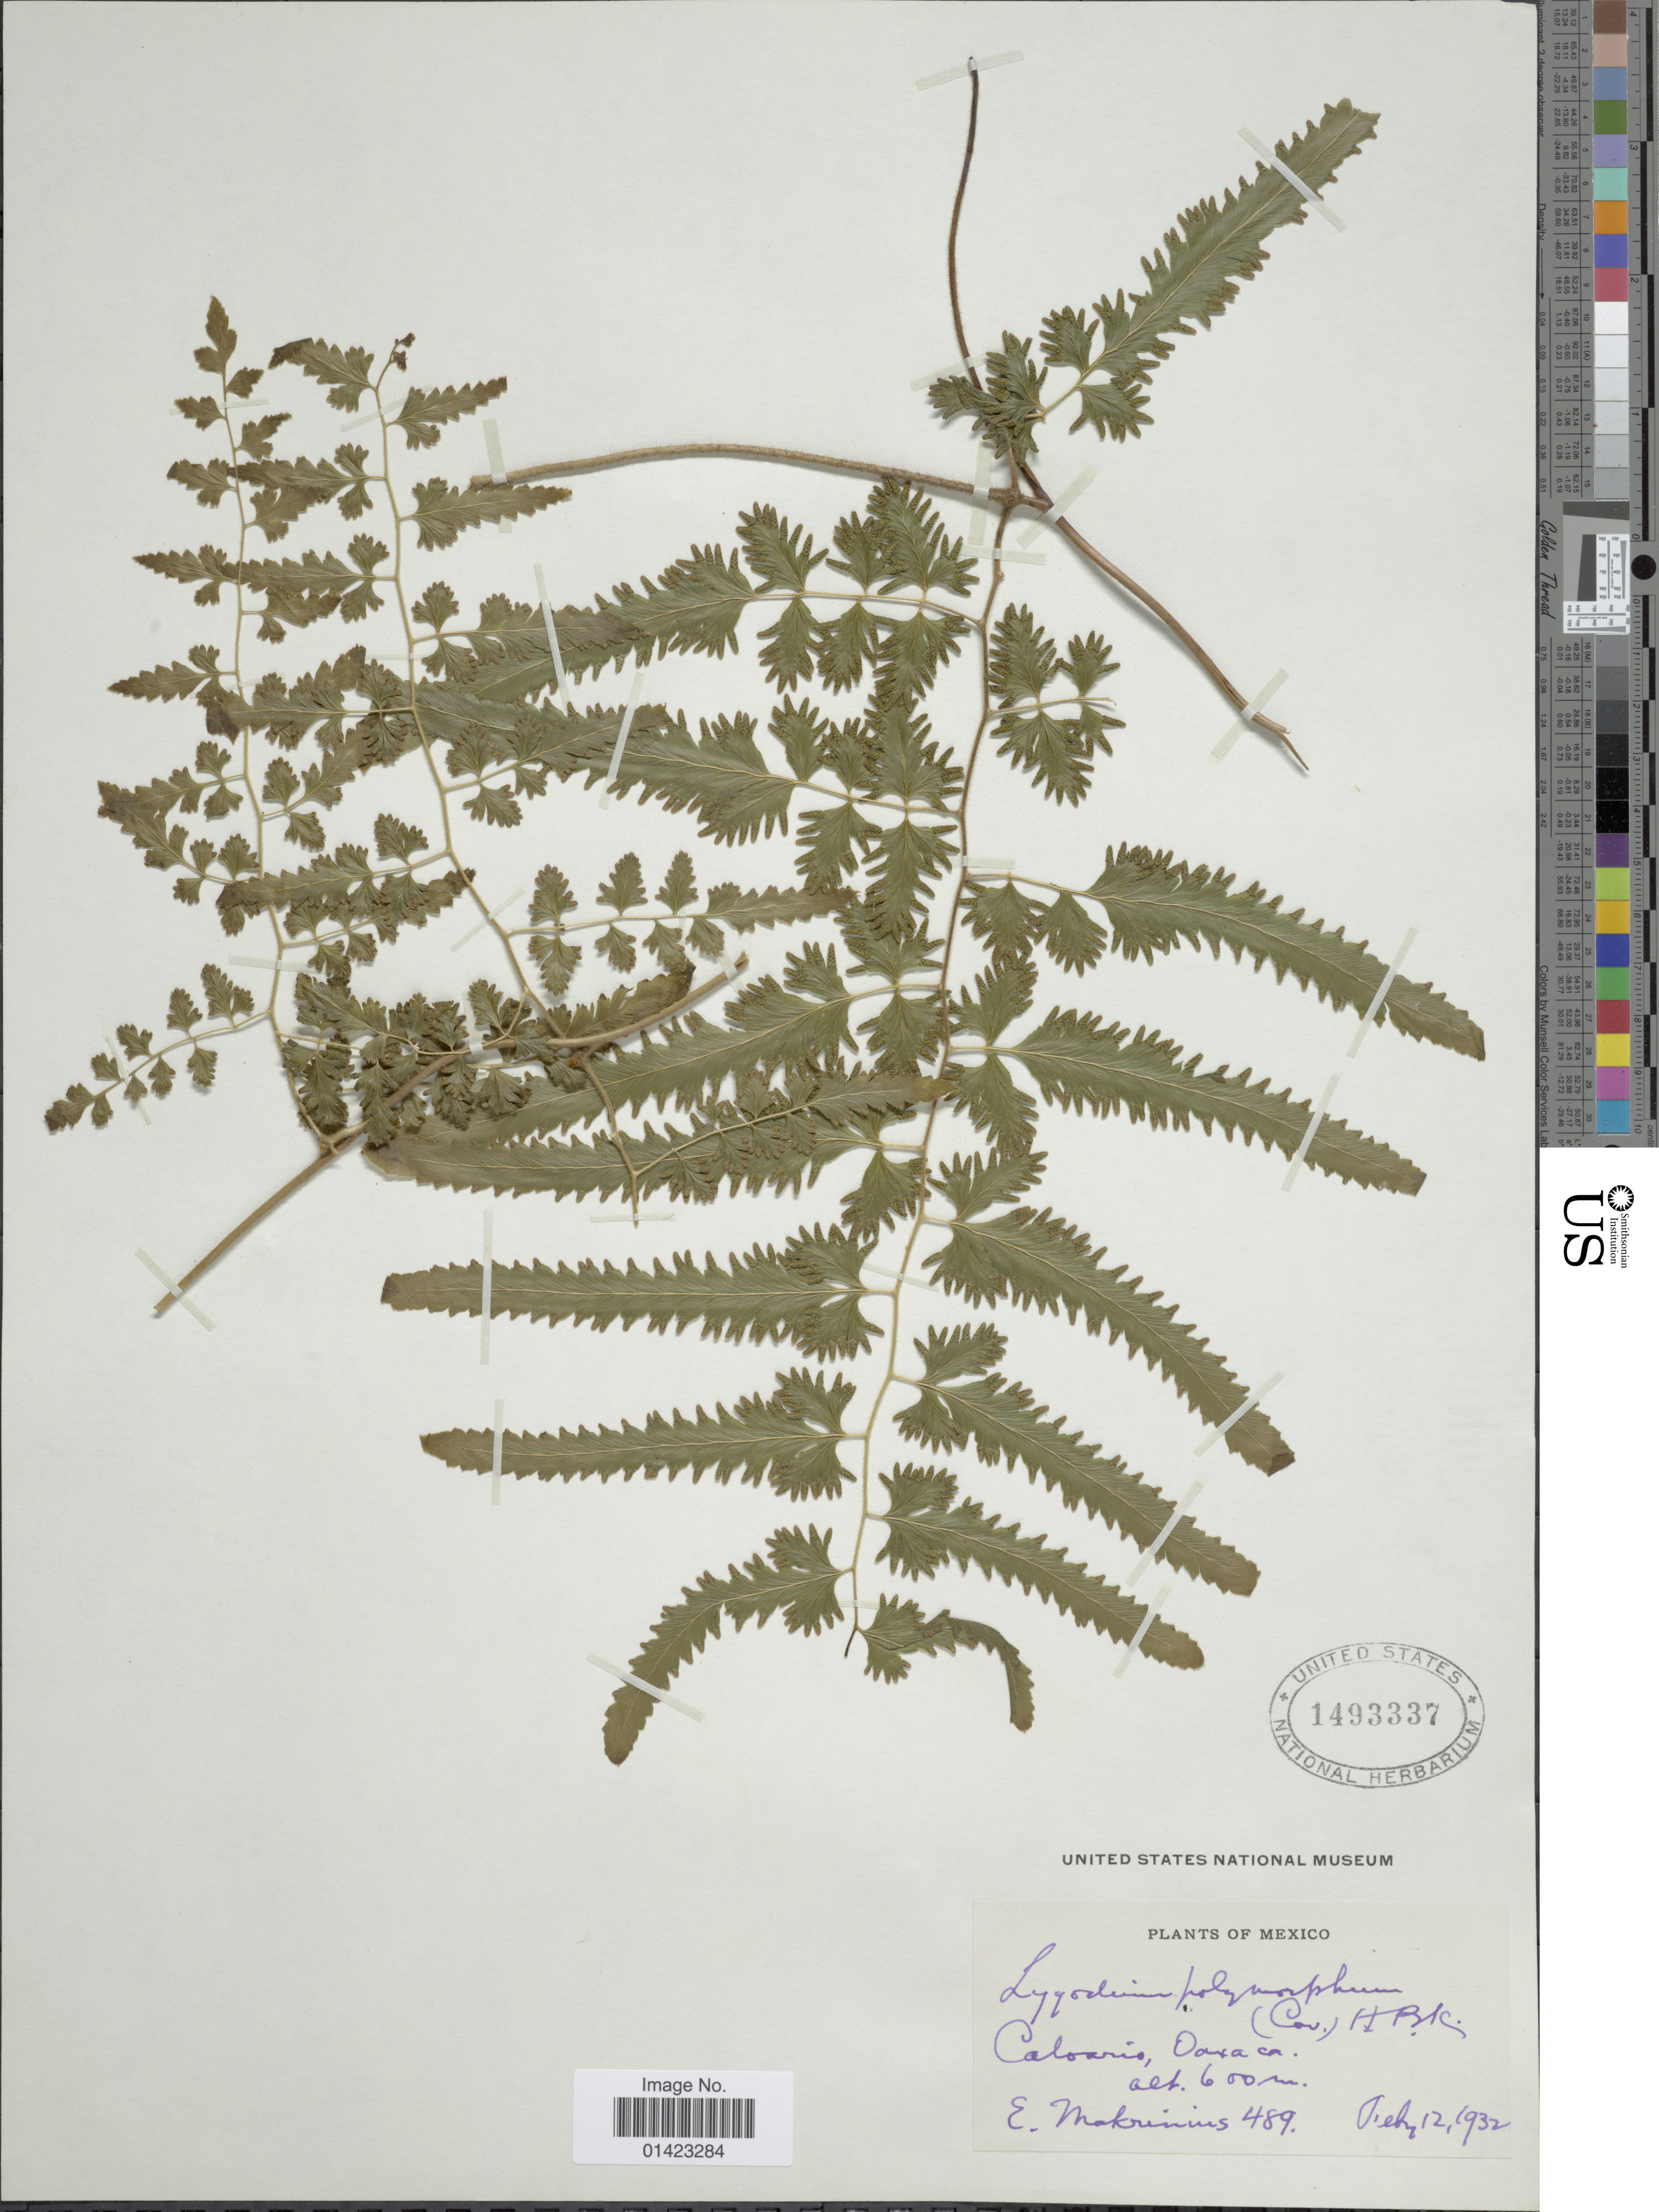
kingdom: Plantae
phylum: Tracheophyta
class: Polypodiopsida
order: Schizaeales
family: Lygodiaceae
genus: Lygodium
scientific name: Lygodium venustum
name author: Sw.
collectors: E. Makrinius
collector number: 489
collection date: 1932-02-12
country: Mexico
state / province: Oaxaca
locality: Calvario, Oaxaca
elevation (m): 600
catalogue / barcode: US 1493337